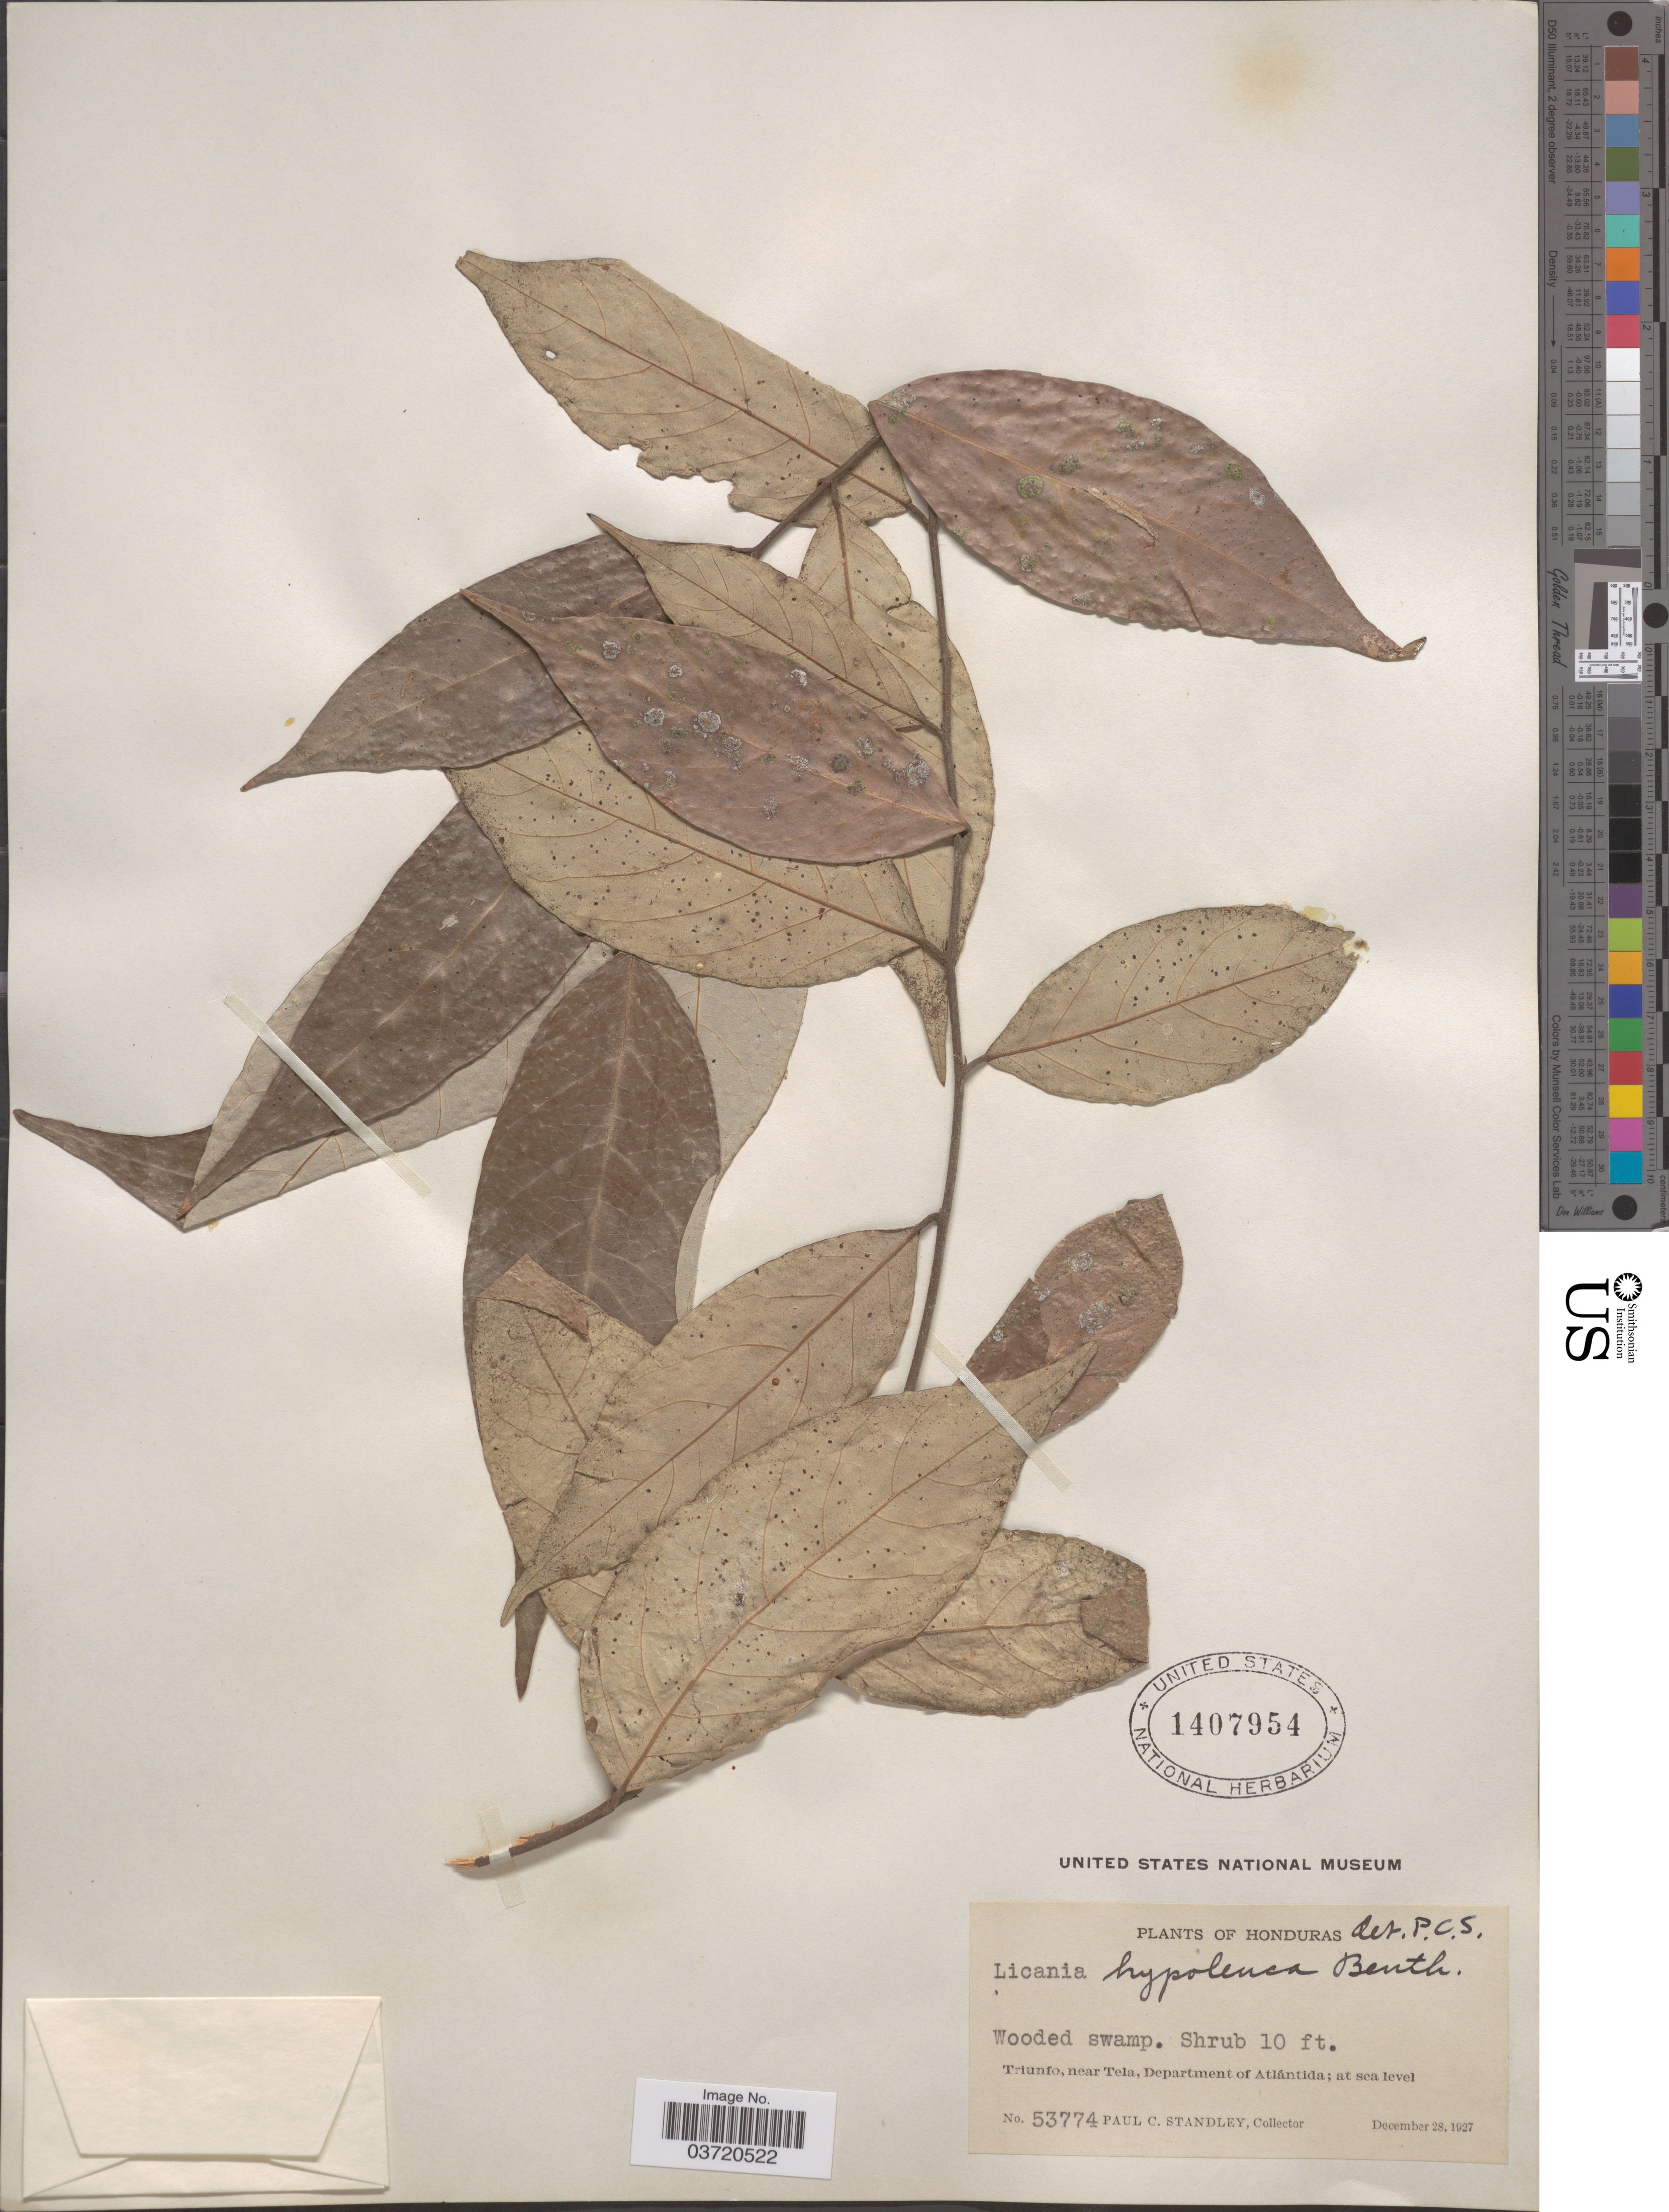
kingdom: Plantae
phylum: Tracheophyta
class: Magnoliopsida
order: Malpighiales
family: Chrysobalanaceae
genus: Licania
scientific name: Licania hypoleuca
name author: Benth.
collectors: P. C. Standley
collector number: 53774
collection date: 1927-12-28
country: Honduras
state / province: Atlantida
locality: Triunfo, near Tela, Department of Atlántida.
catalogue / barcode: US 1407954